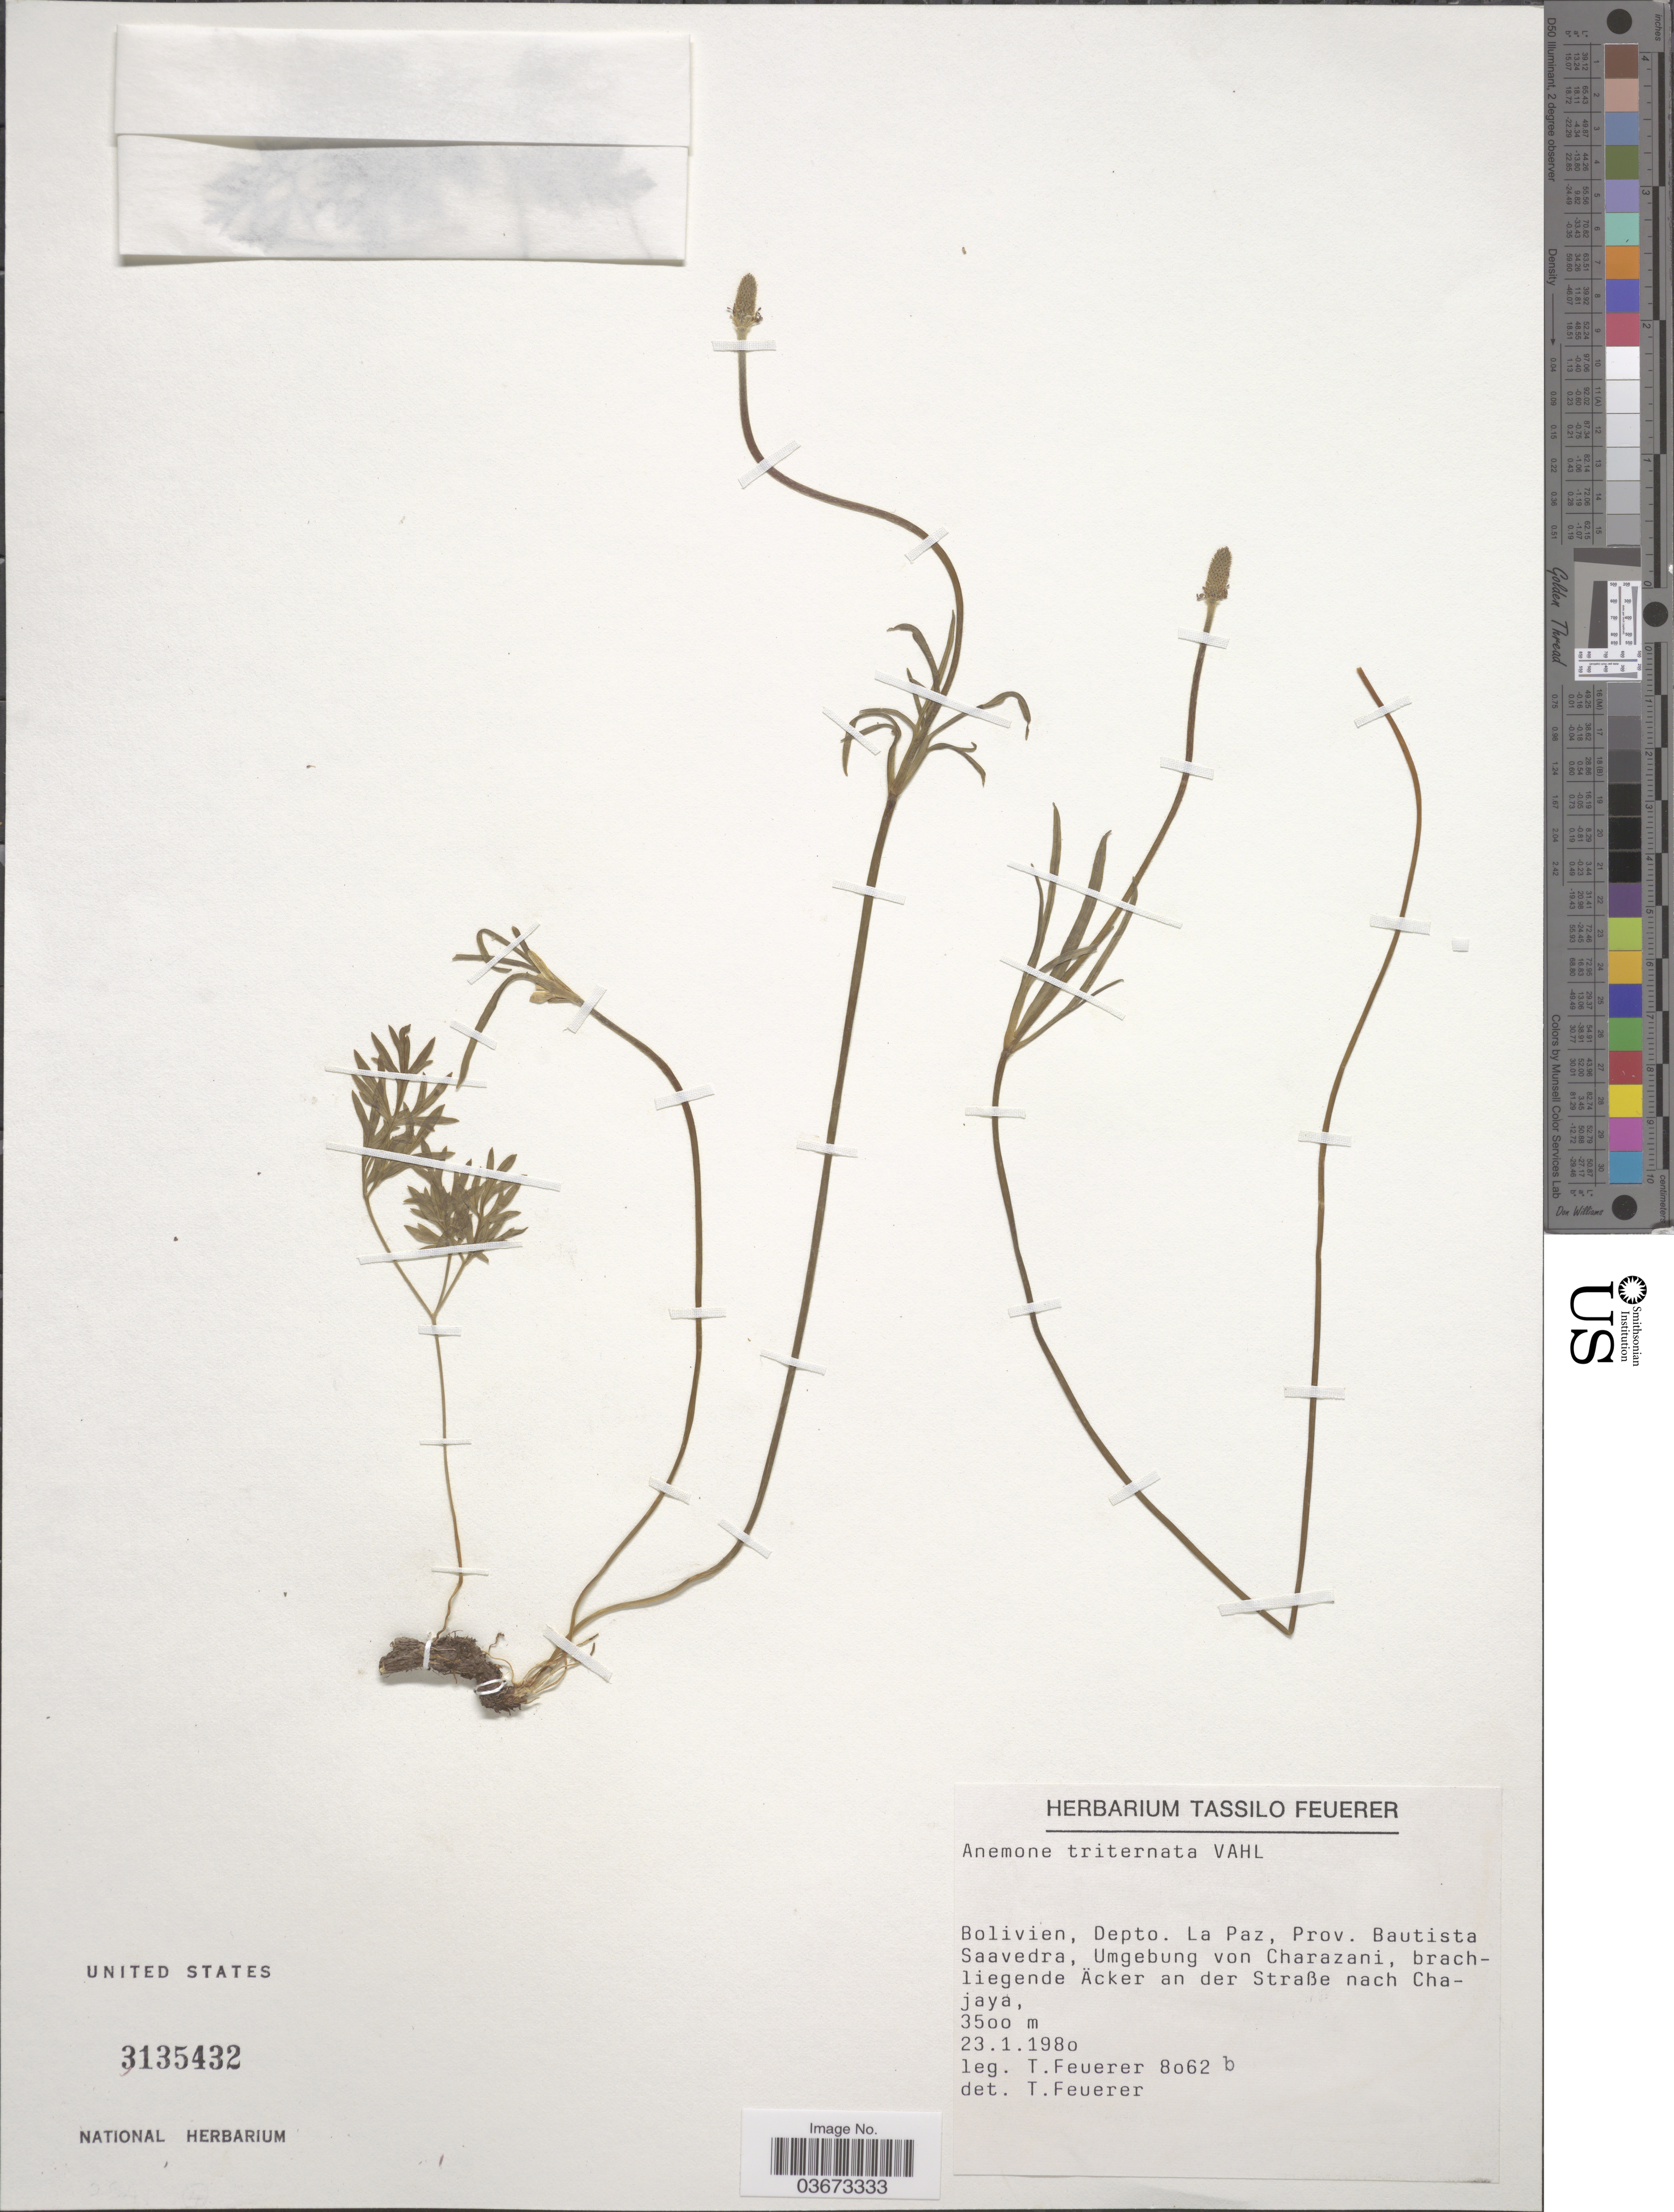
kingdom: Plantae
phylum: Tracheophyta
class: Magnoliopsida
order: Ranunculales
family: Ranunculaceae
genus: Anemone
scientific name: Anemone triternata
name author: Vahl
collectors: T. Feuerer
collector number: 8062b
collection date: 1980-01-23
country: Bolivia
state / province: La Paz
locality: Depto. La Paz, Prov. Bautista Saavedra, Umgebung von Charazani, brachliegende Äcker an der Straße nach Chajaya.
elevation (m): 3500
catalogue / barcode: US 3135432